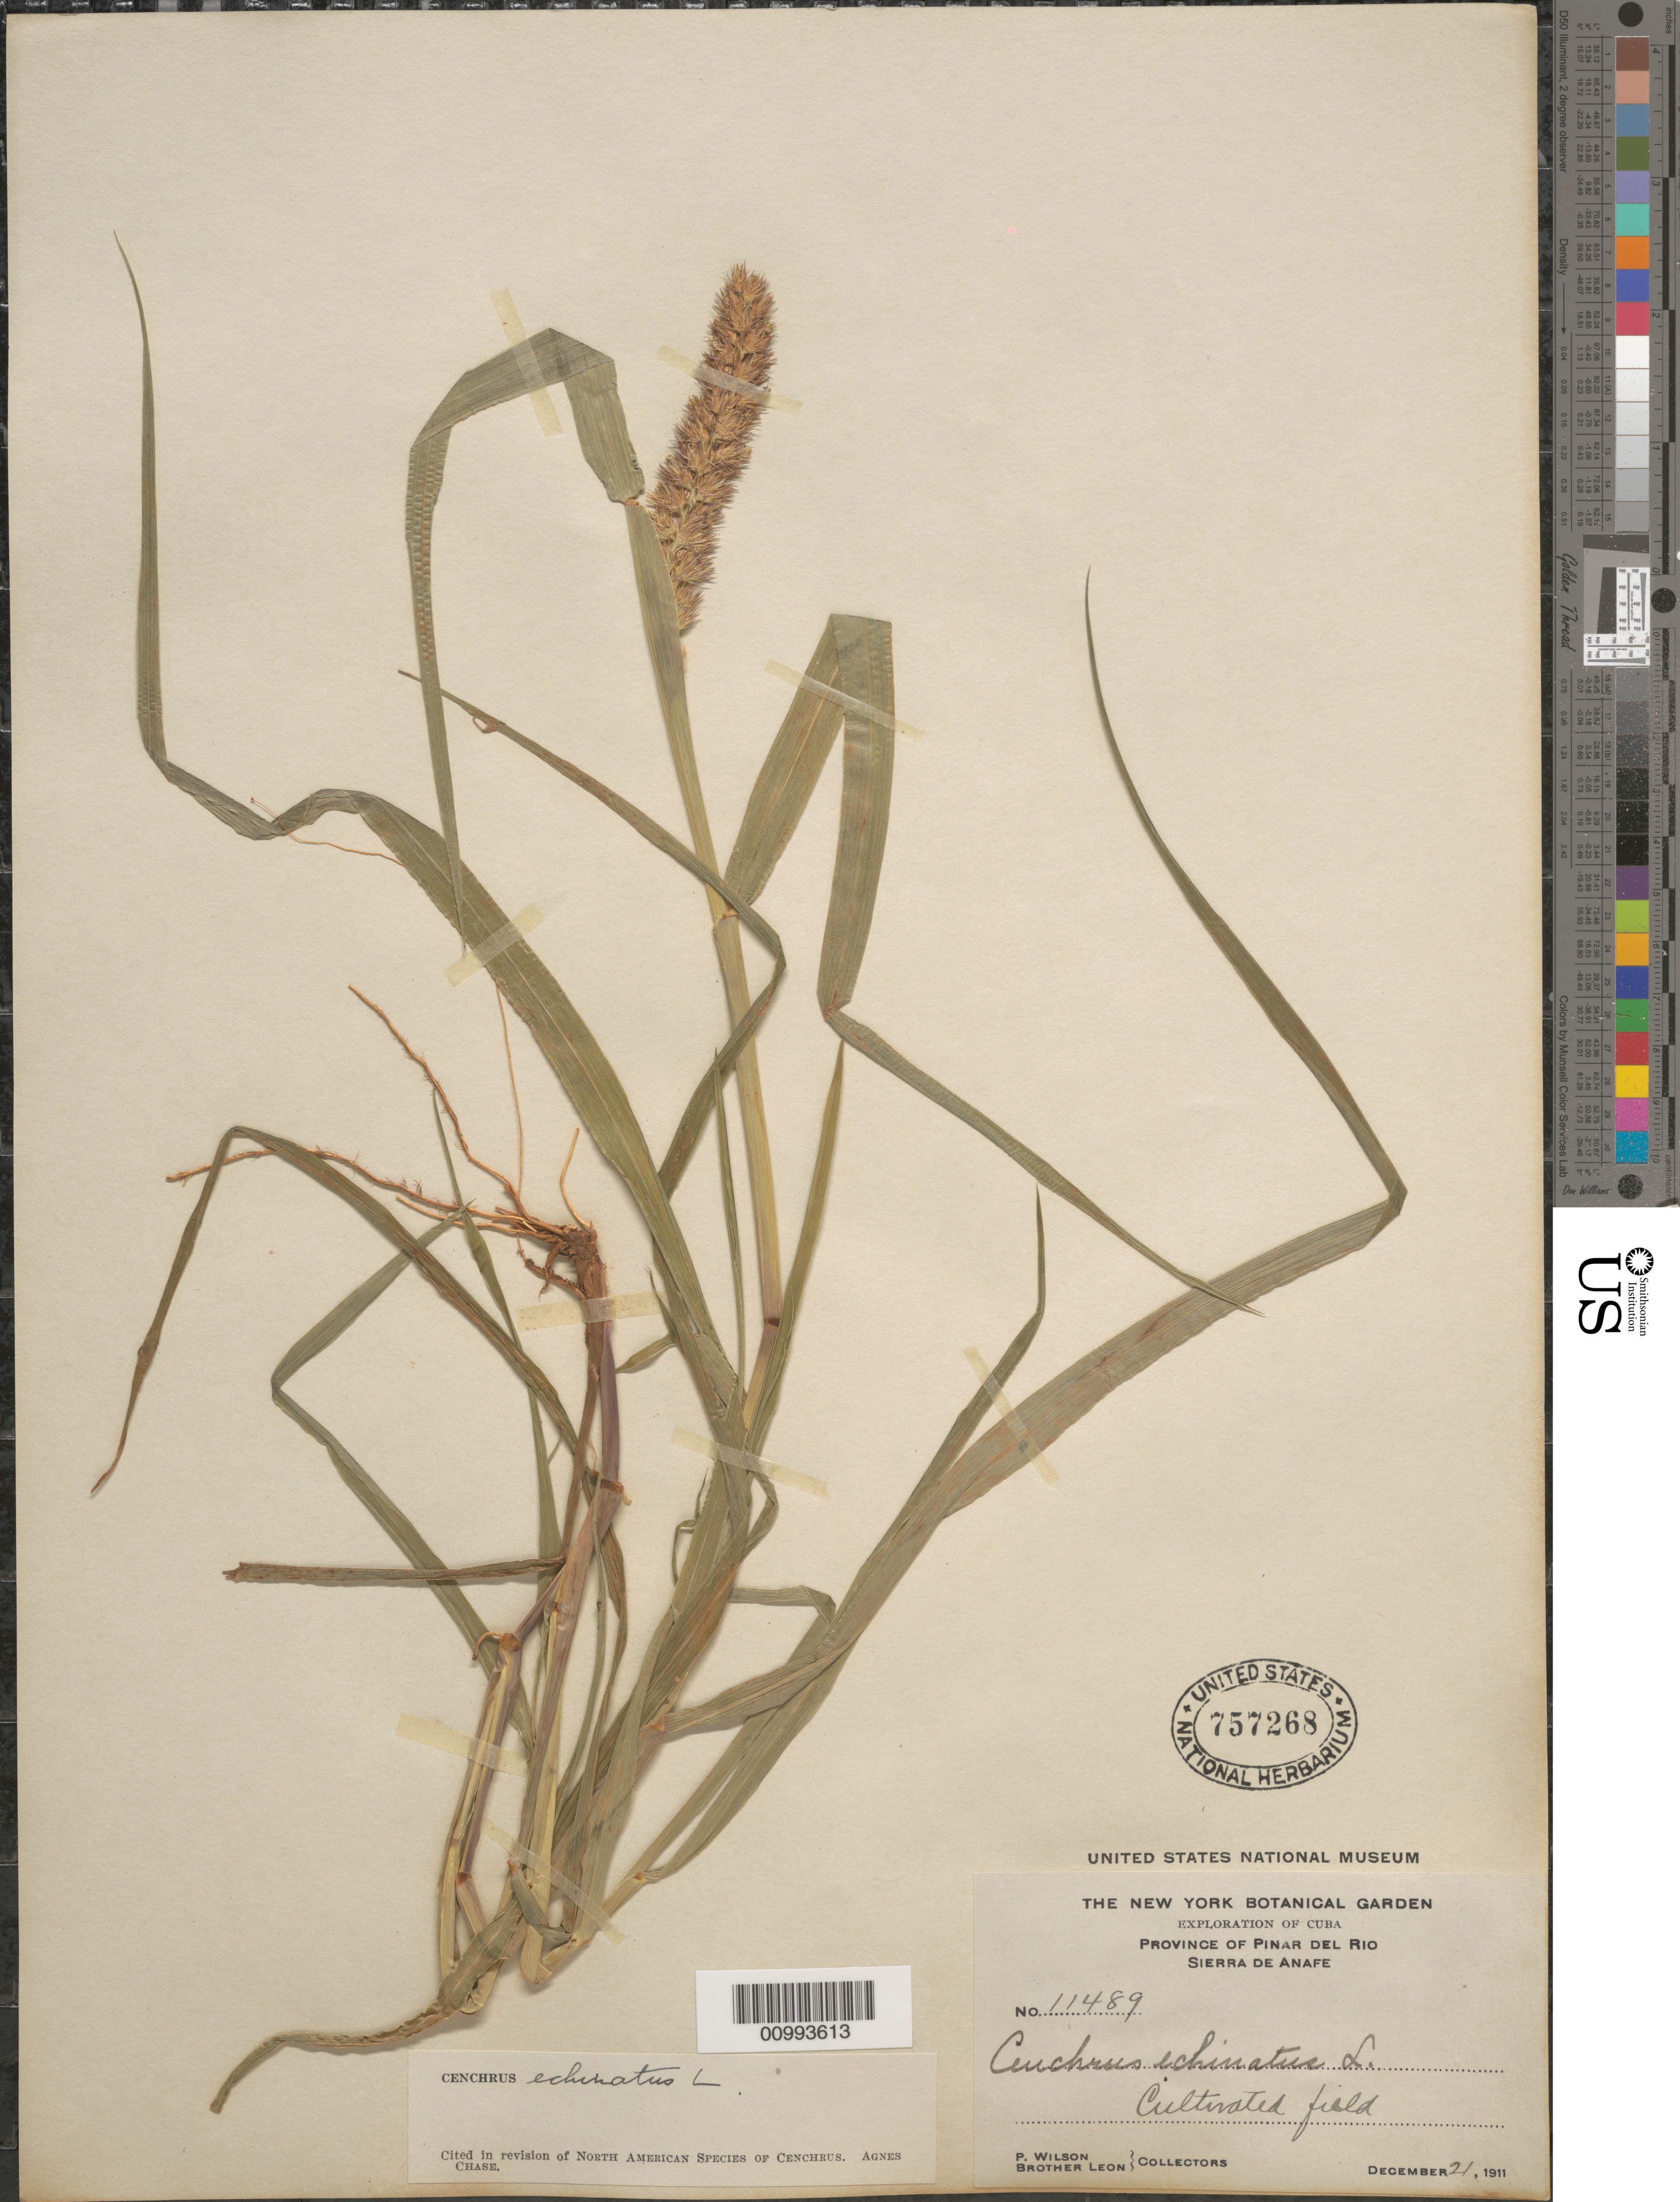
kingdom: Plantae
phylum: Tracheophyta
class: Liliopsida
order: Poales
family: Poaceae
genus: Cenchrus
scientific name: Cenchrus echinatus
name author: L.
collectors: P. Wilson & Bro. León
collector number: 11489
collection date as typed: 21 Dec 1911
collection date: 1911-12-21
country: Cuba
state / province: Pinar del Rio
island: Cuba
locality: Sierra de Anafe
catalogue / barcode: US 757268